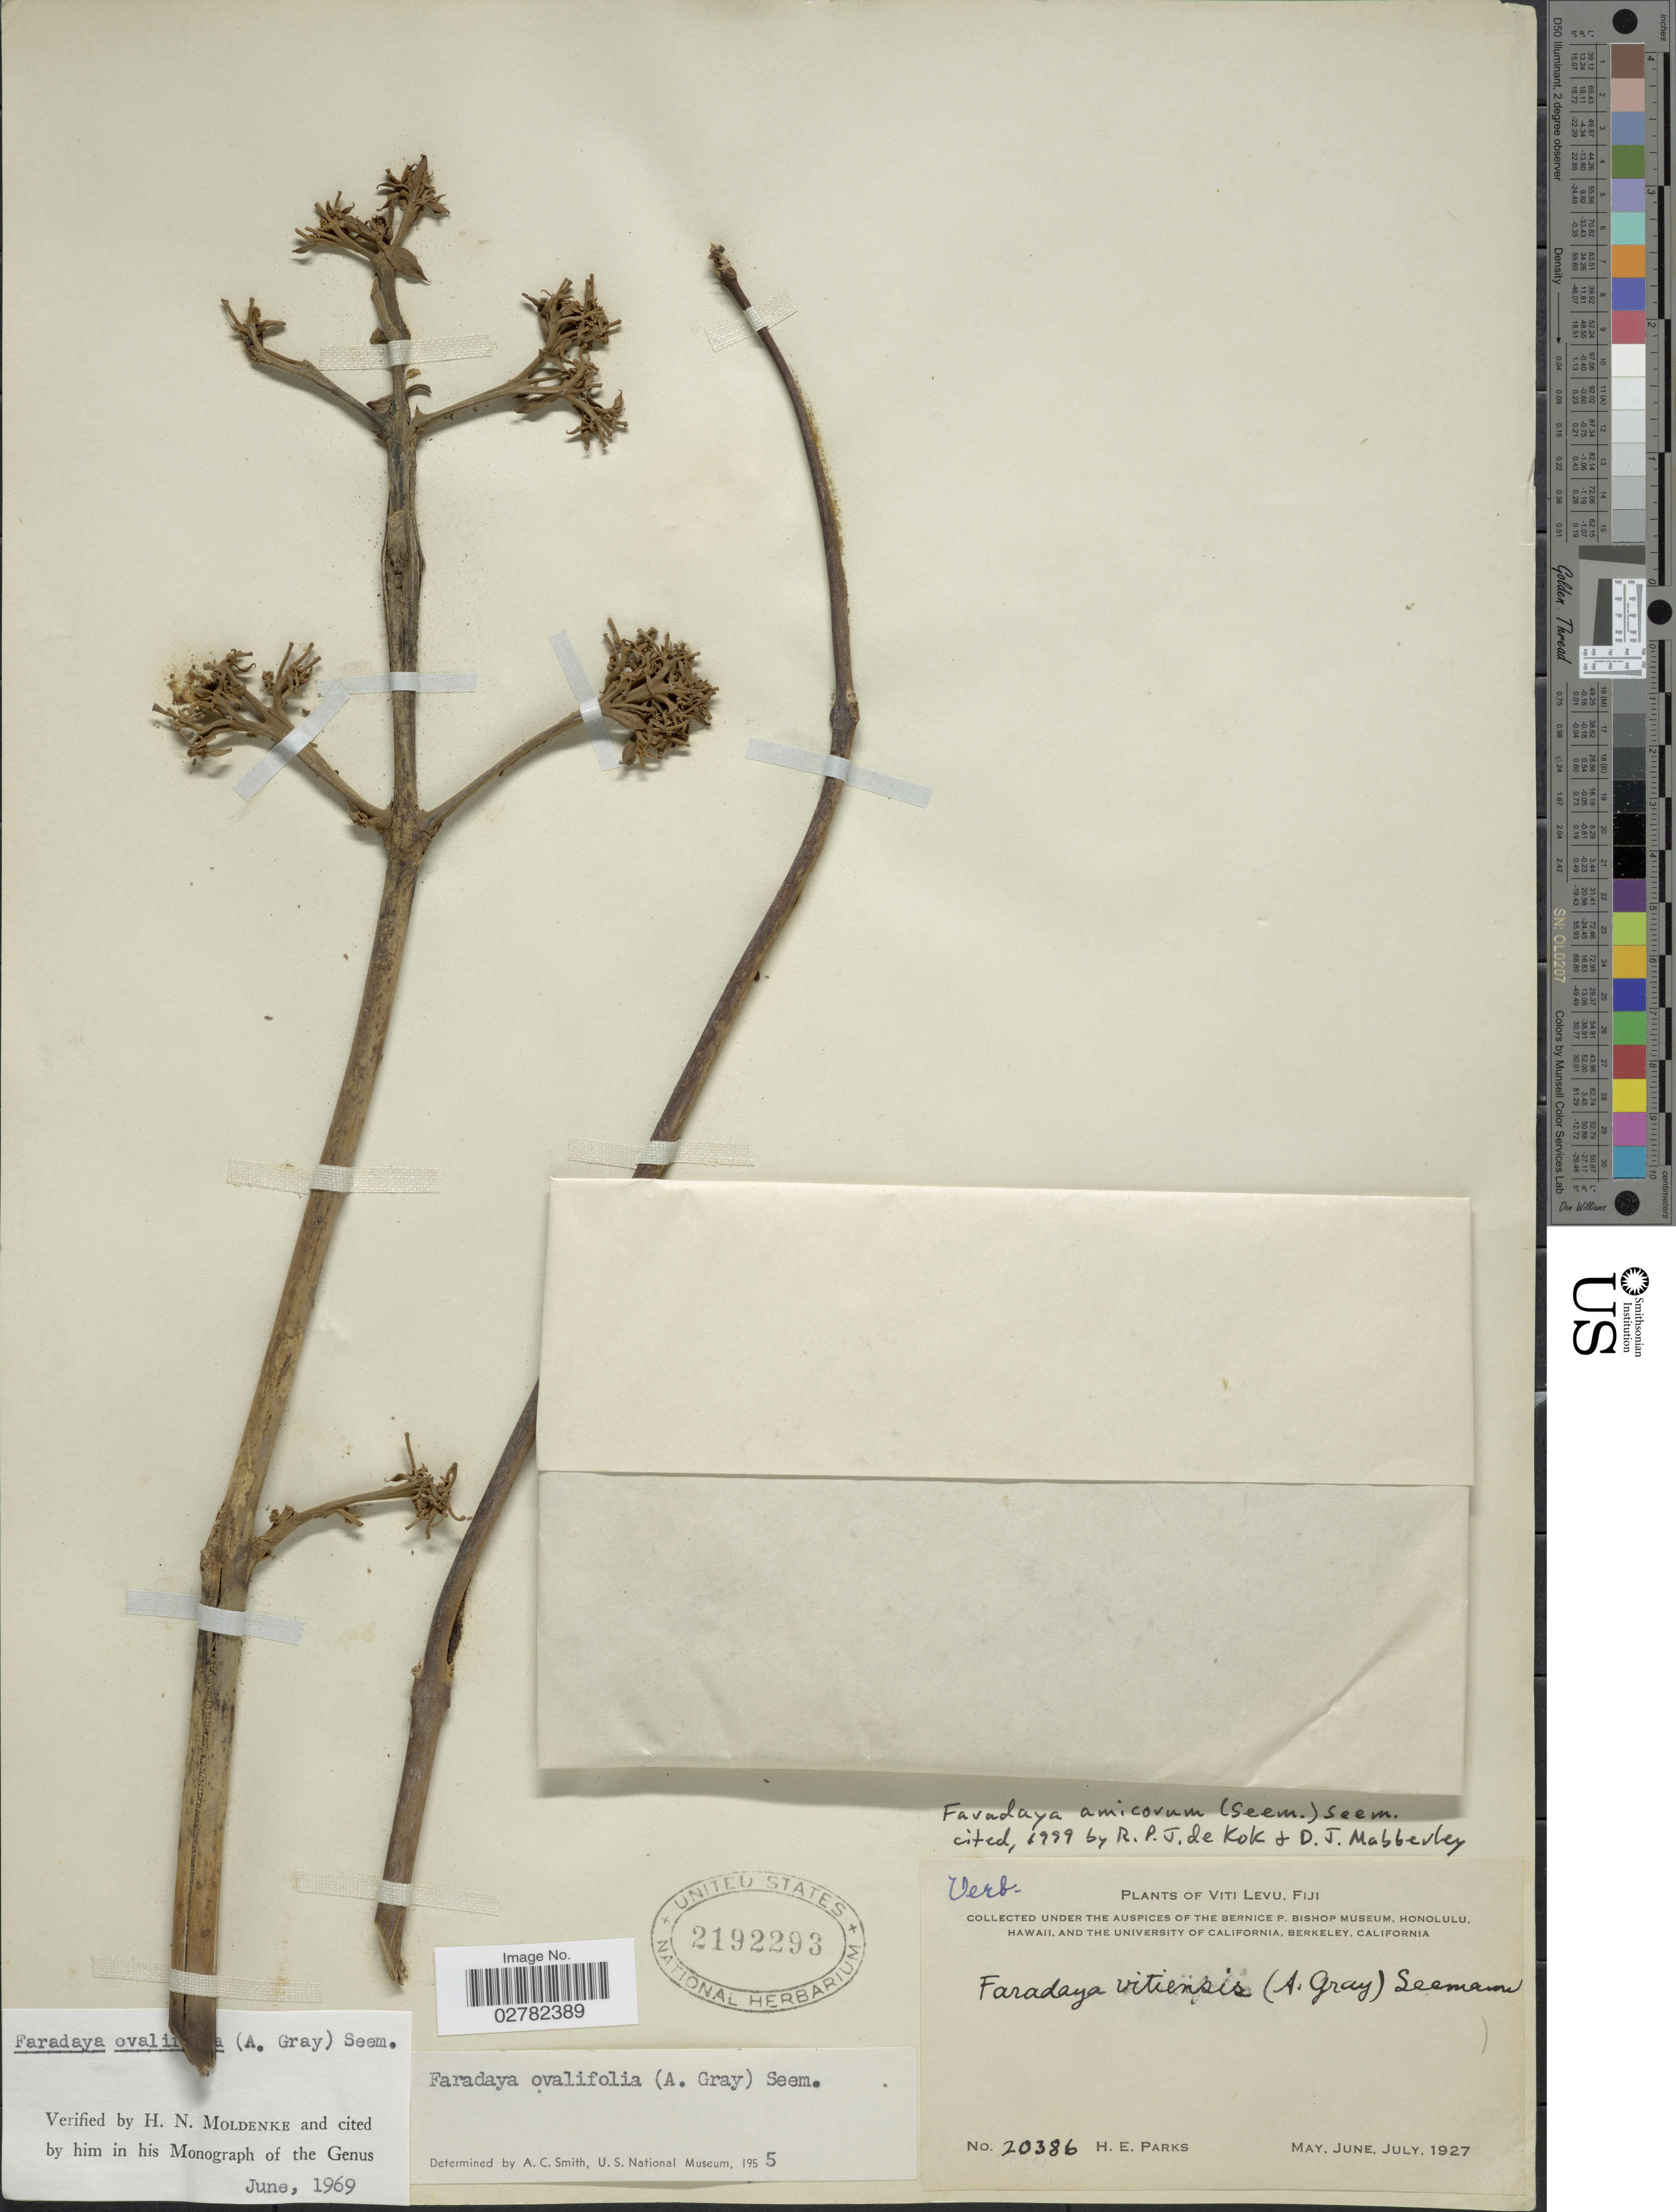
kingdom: Plantae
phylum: Tracheophyta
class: Magnoliopsida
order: Lamiales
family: Lamiaceae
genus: Faradaya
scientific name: Faradaya amicorum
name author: (Seem.) Seem.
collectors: H. E. Parks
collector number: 20386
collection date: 1927-05/1927-07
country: Fiji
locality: Viti Levu.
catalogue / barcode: US 2192293